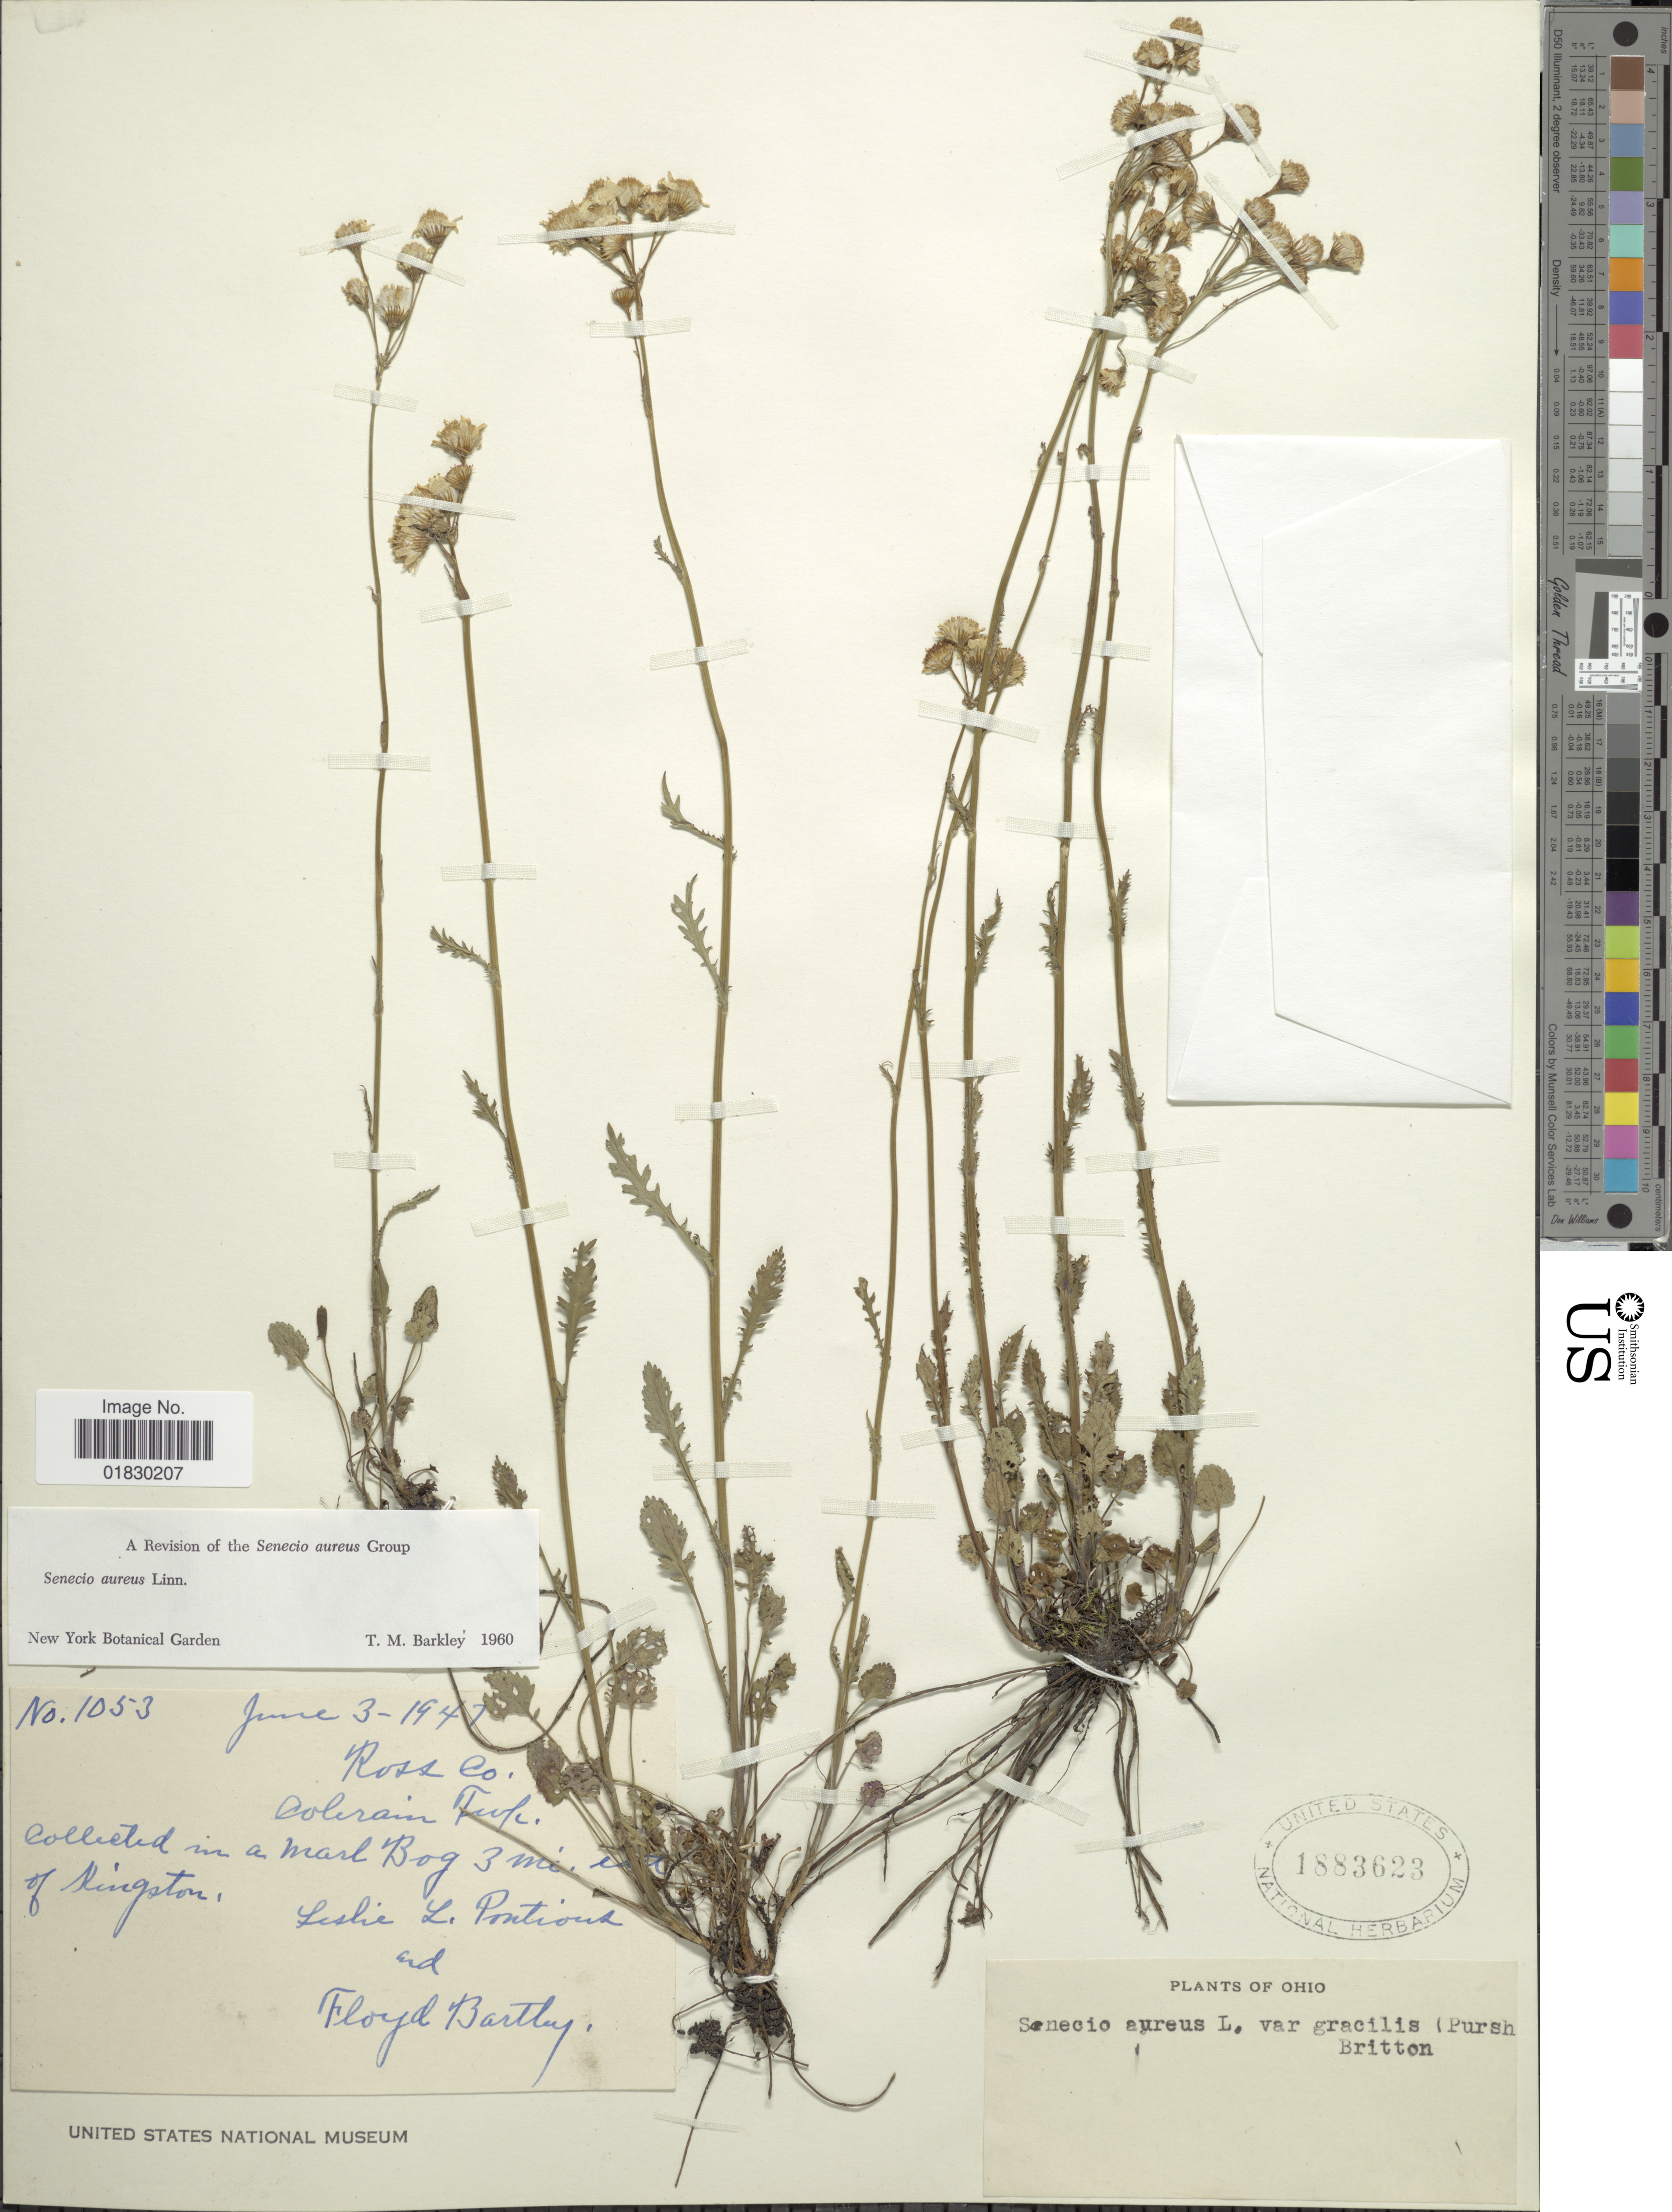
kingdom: Plantae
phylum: Tracheophyta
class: Magnoliopsida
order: Asterales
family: Asteraceae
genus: Packera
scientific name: Packera aurea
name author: (L.) Á. Löve & D. Löve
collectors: L. L. Pontious & F. Bartley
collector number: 1053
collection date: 1947-06-03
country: United States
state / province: Ohio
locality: Ross Co., in a marsh Bog 3 mi. of Kingston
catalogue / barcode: US 1883623